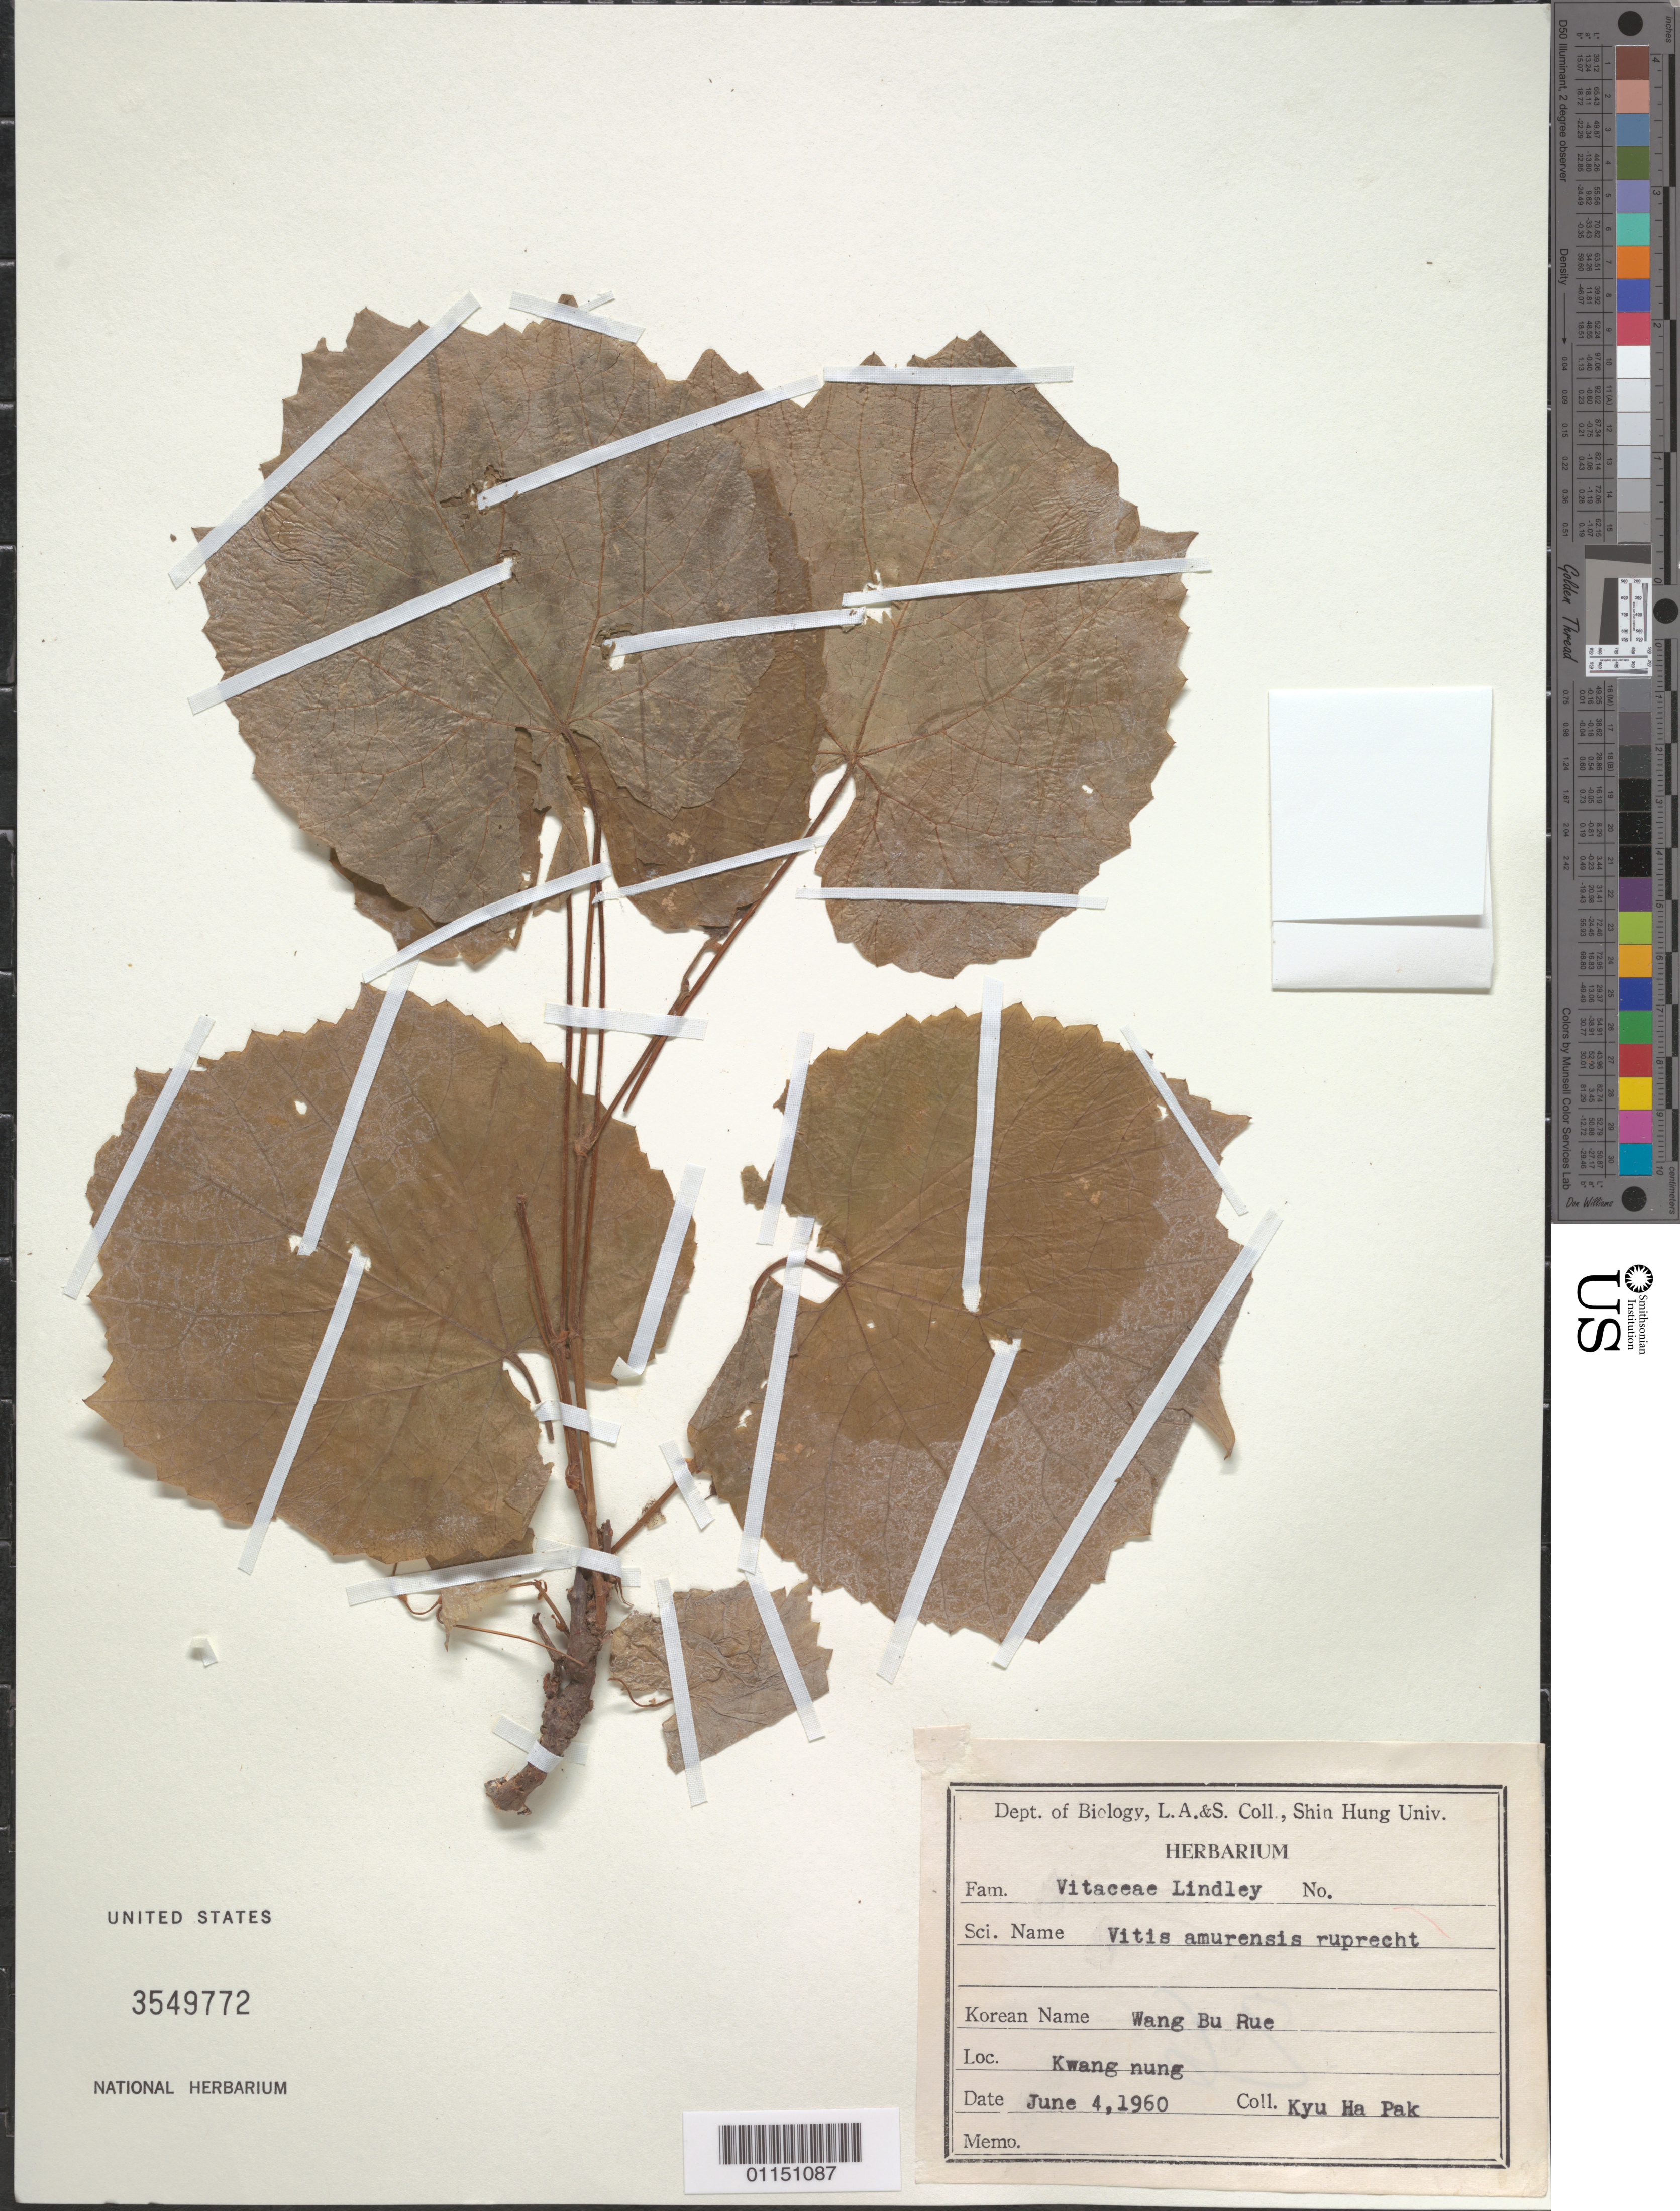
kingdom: Plantae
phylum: Tracheophyta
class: Magnoliopsida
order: Vitales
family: Vitaceae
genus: Vitis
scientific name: Vitis amurensis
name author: Rupr.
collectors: K. Pak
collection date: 1960-06-04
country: South Korea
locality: Kwang Nung.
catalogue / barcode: US 3549772